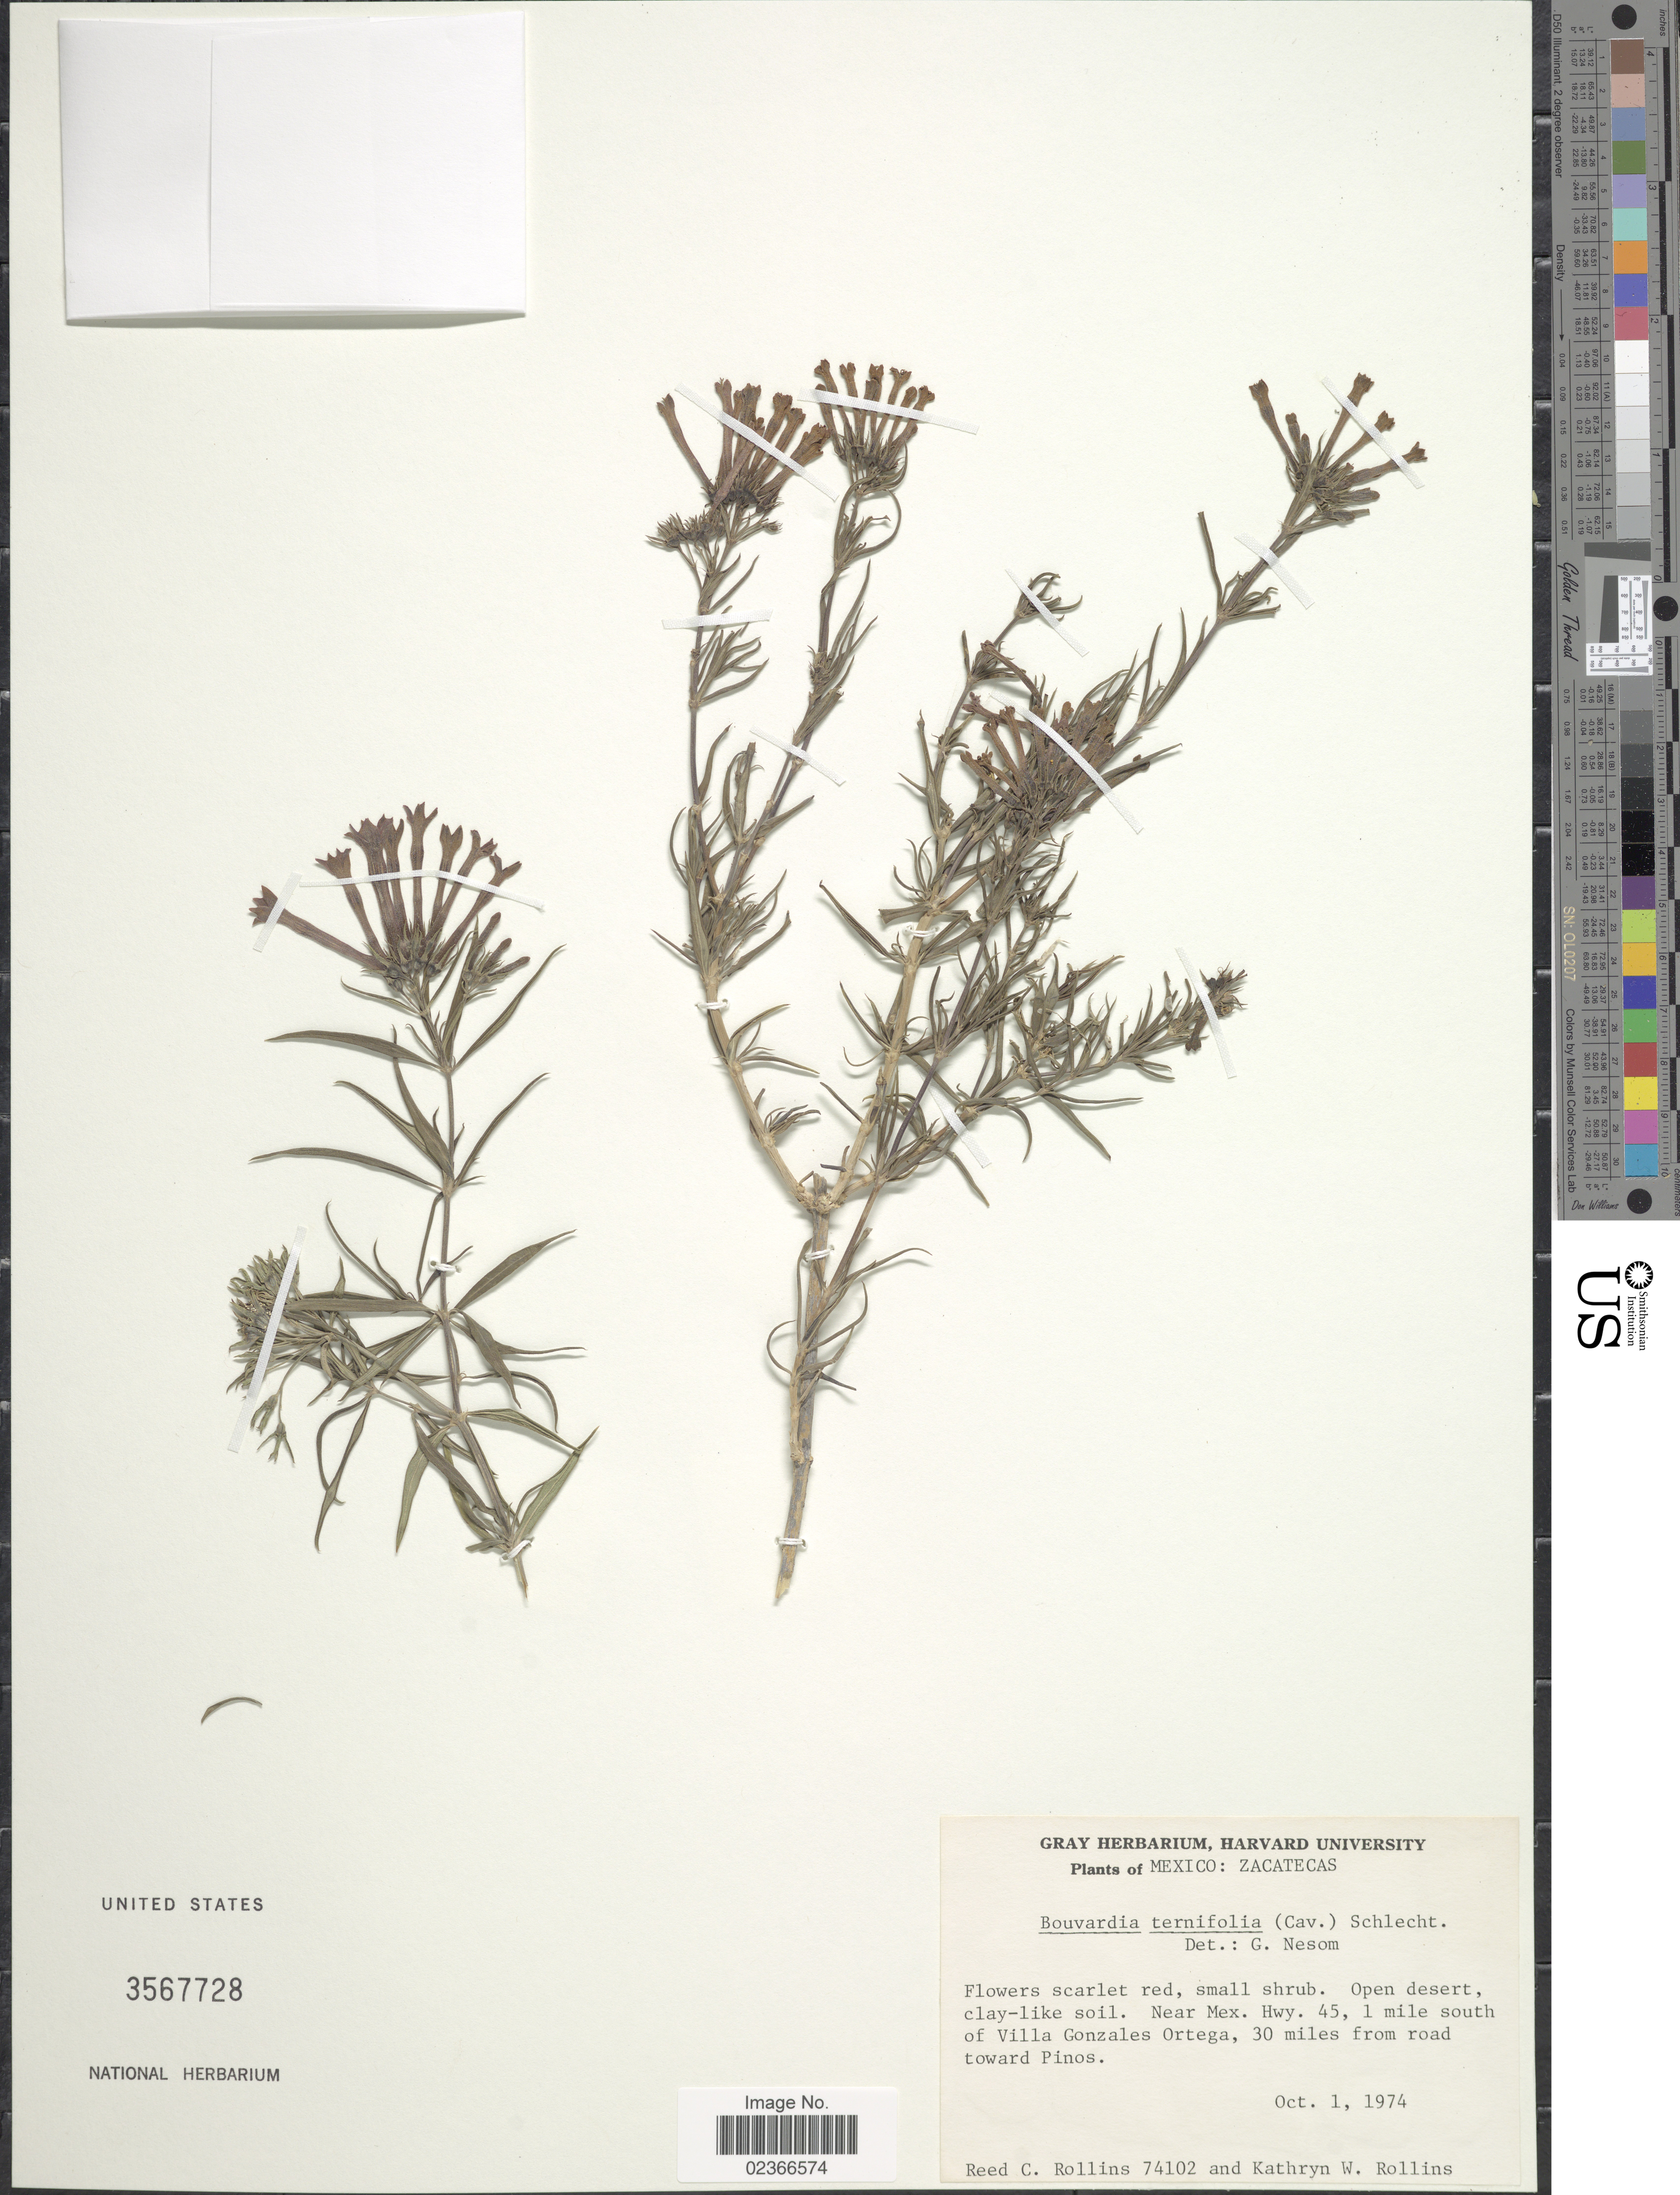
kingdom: Plantae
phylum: Tracheophyta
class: Magnoliopsida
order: Gentianales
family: Rubiaceae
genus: Bouvardia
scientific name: Bouvardia ternifolia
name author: (Cav.) Schltdl.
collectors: R. C. Rollins & K. W. Rollins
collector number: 74102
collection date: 1974-10-01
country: Mexico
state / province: Zacatecas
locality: Near Mex. Hwy. 45, 1 mile south of Villa Gonzales Ortega, 30 miles from road toward Pinos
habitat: open desert, clay like soil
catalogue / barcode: US 3567728